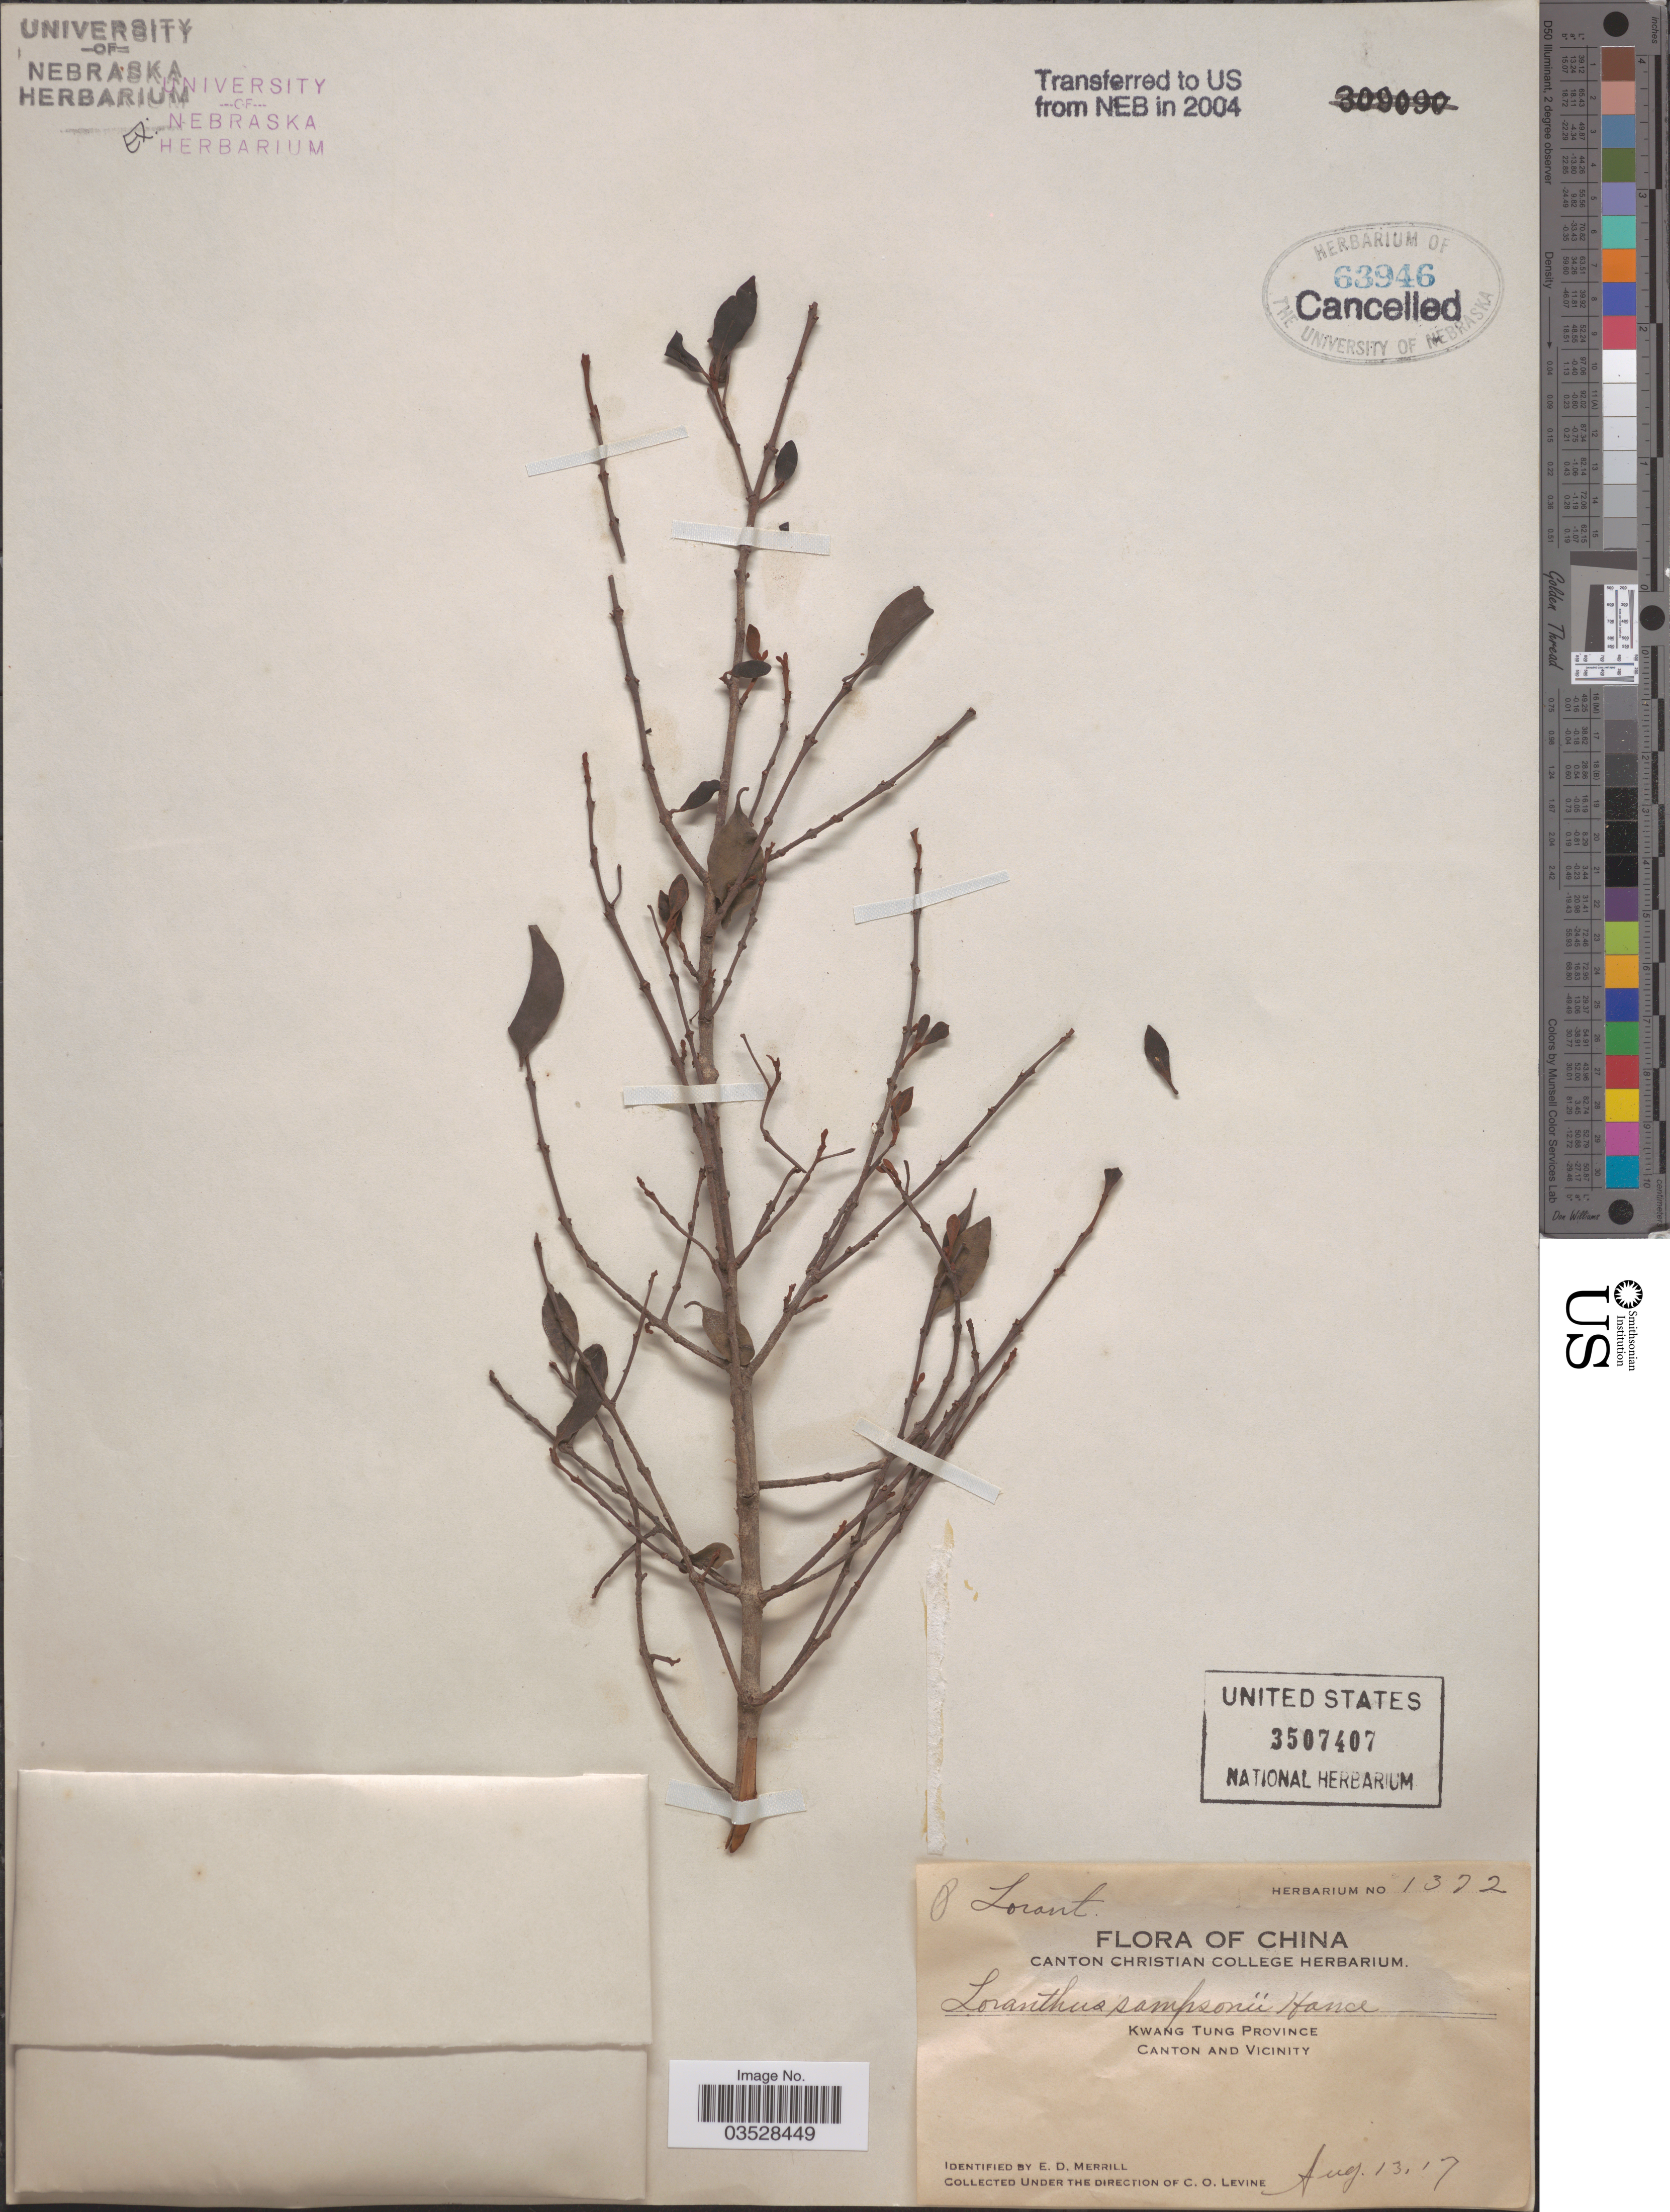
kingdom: Plantae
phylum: Tracheophyta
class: Magnoliopsida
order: Santalales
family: Loranthaceae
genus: Loranthus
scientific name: Loranthus sampsonii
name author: Hance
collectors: C. O. Levine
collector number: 1372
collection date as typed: Transcribed d/m/y: 13/8/17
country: China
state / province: Guangdong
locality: Kwang Tung Province. Canton and Vicinity.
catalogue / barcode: US 3507407